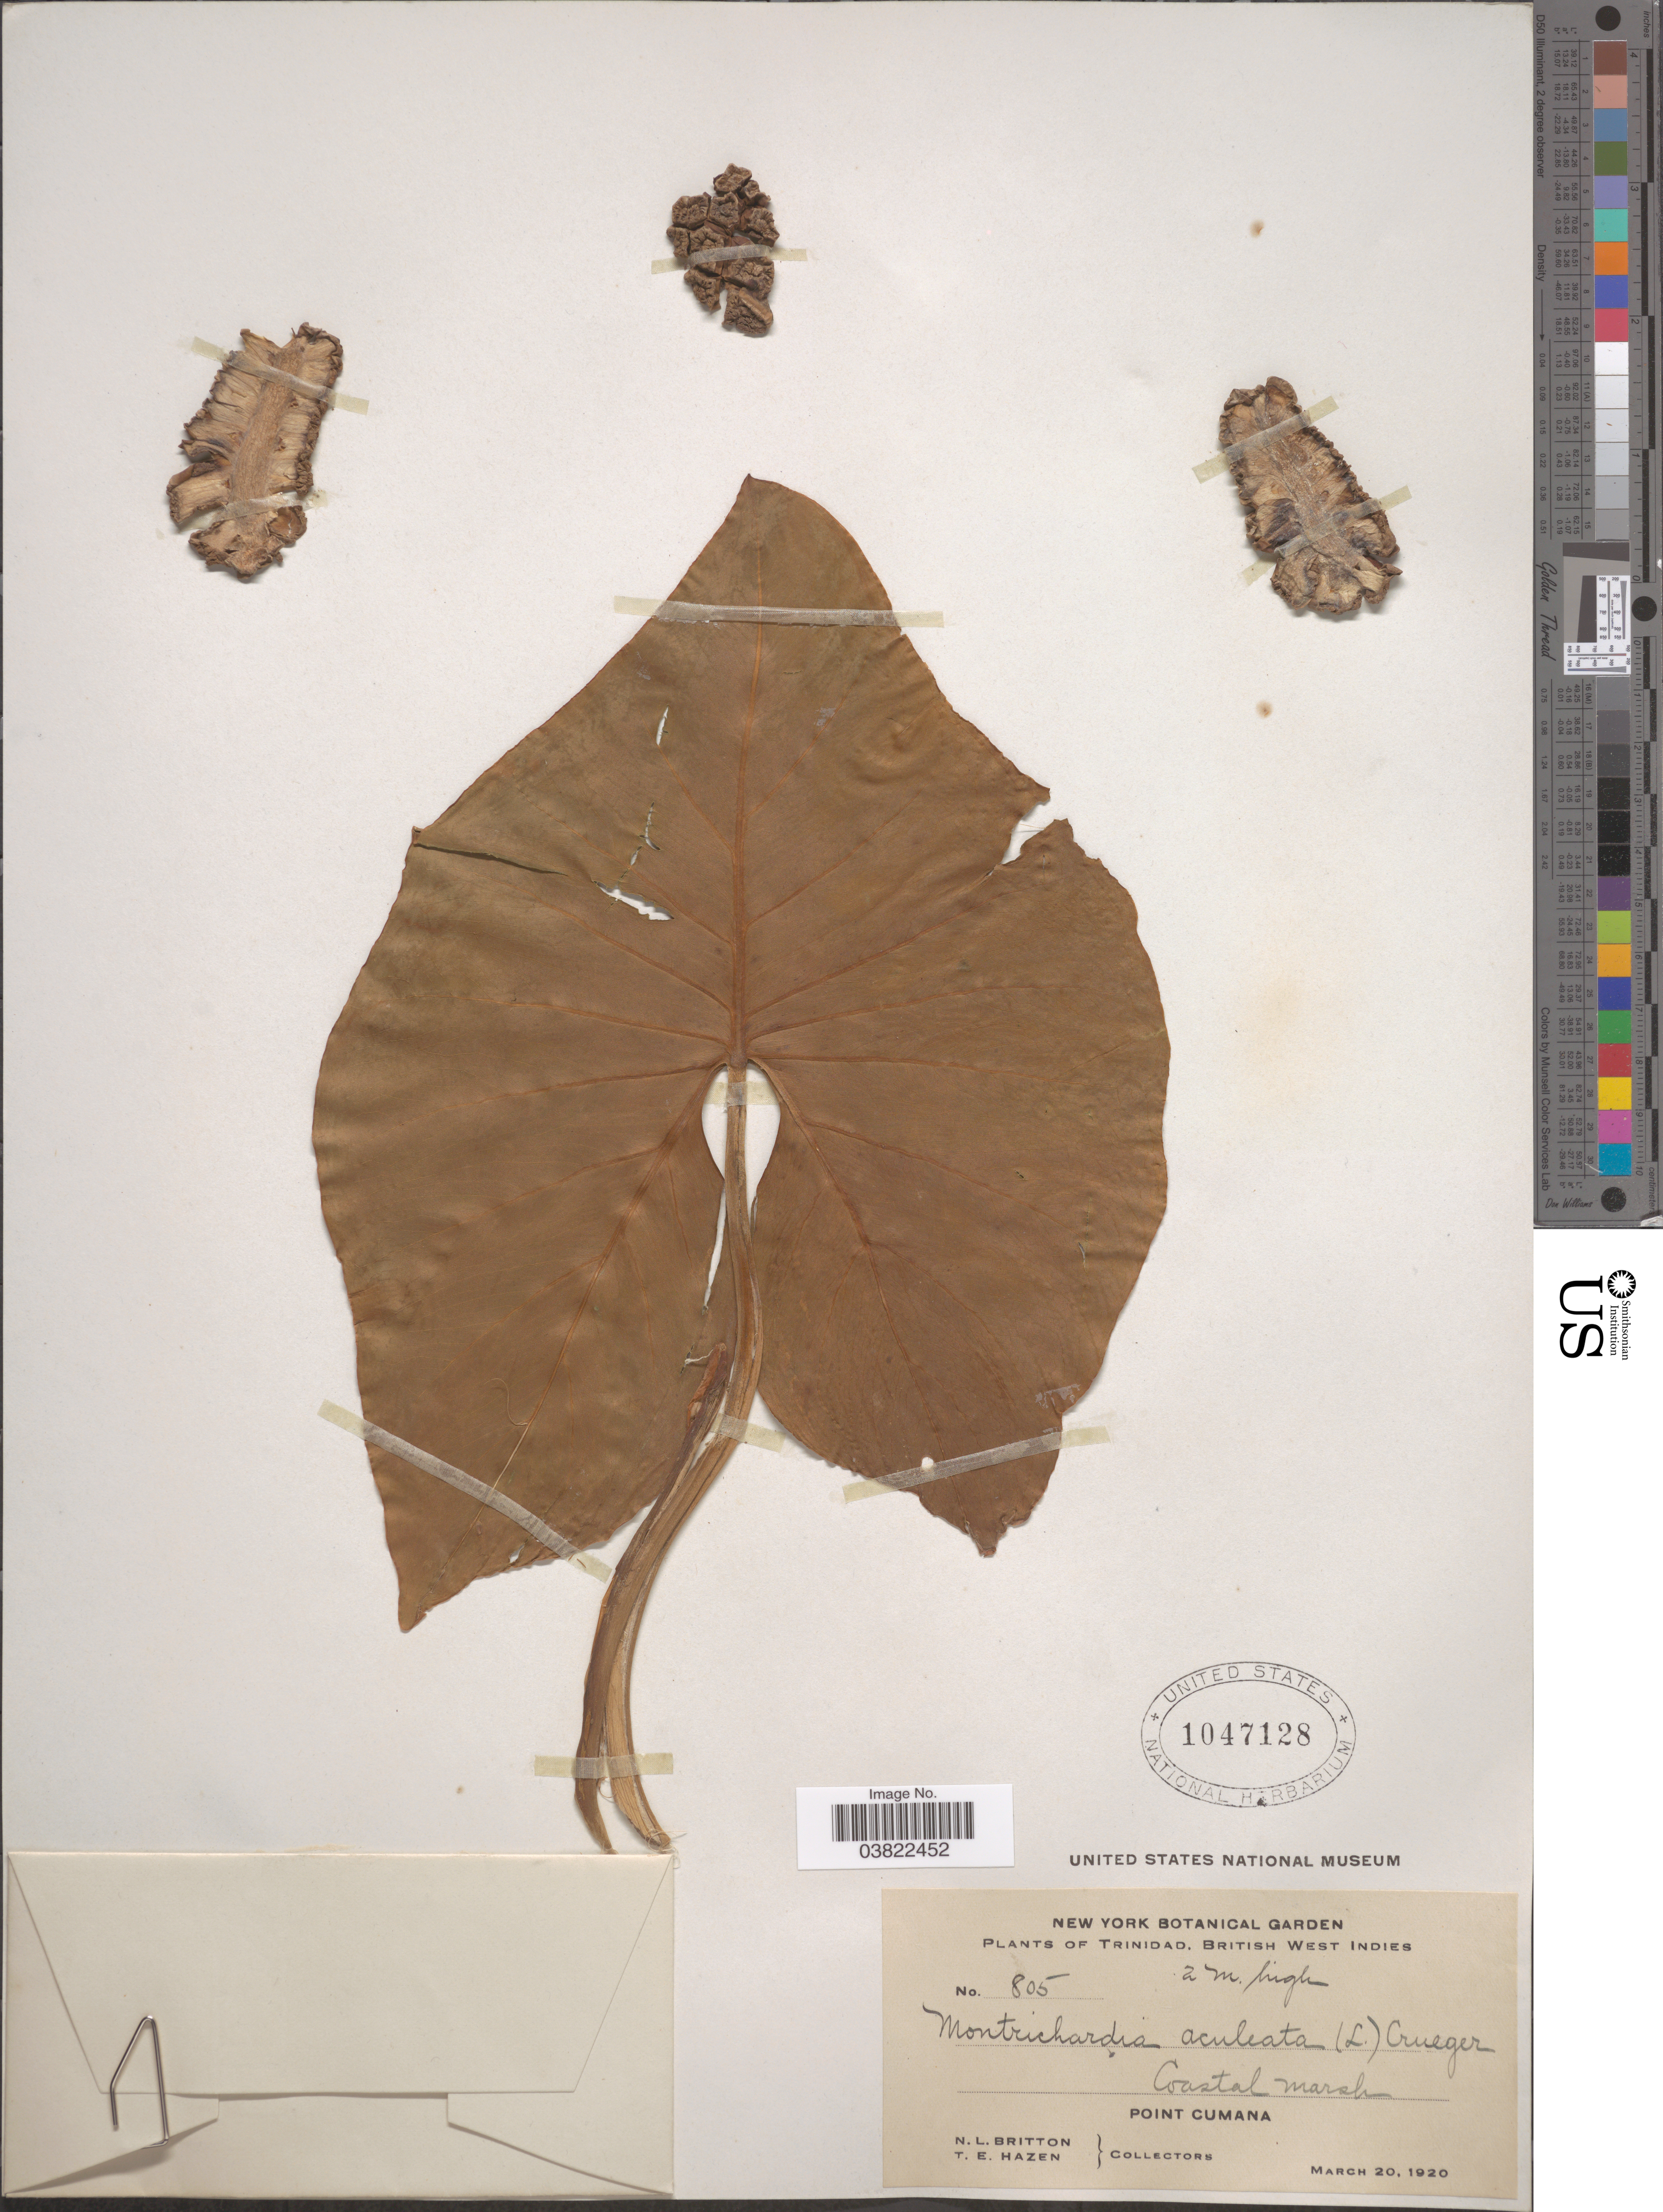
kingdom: Plantae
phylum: Tracheophyta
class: Liliopsida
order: Alismatales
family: Araceae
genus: Montrichardia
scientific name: Montrichardia arborea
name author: (Kunth) Schott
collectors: Mrs. N. L. Britton & T. E. Hazen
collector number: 805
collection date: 1920-03-20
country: Trinidad and Tobago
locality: Trinidad, British West Indies. Coastal marsh. Point Cumana.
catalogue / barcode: US 1047128